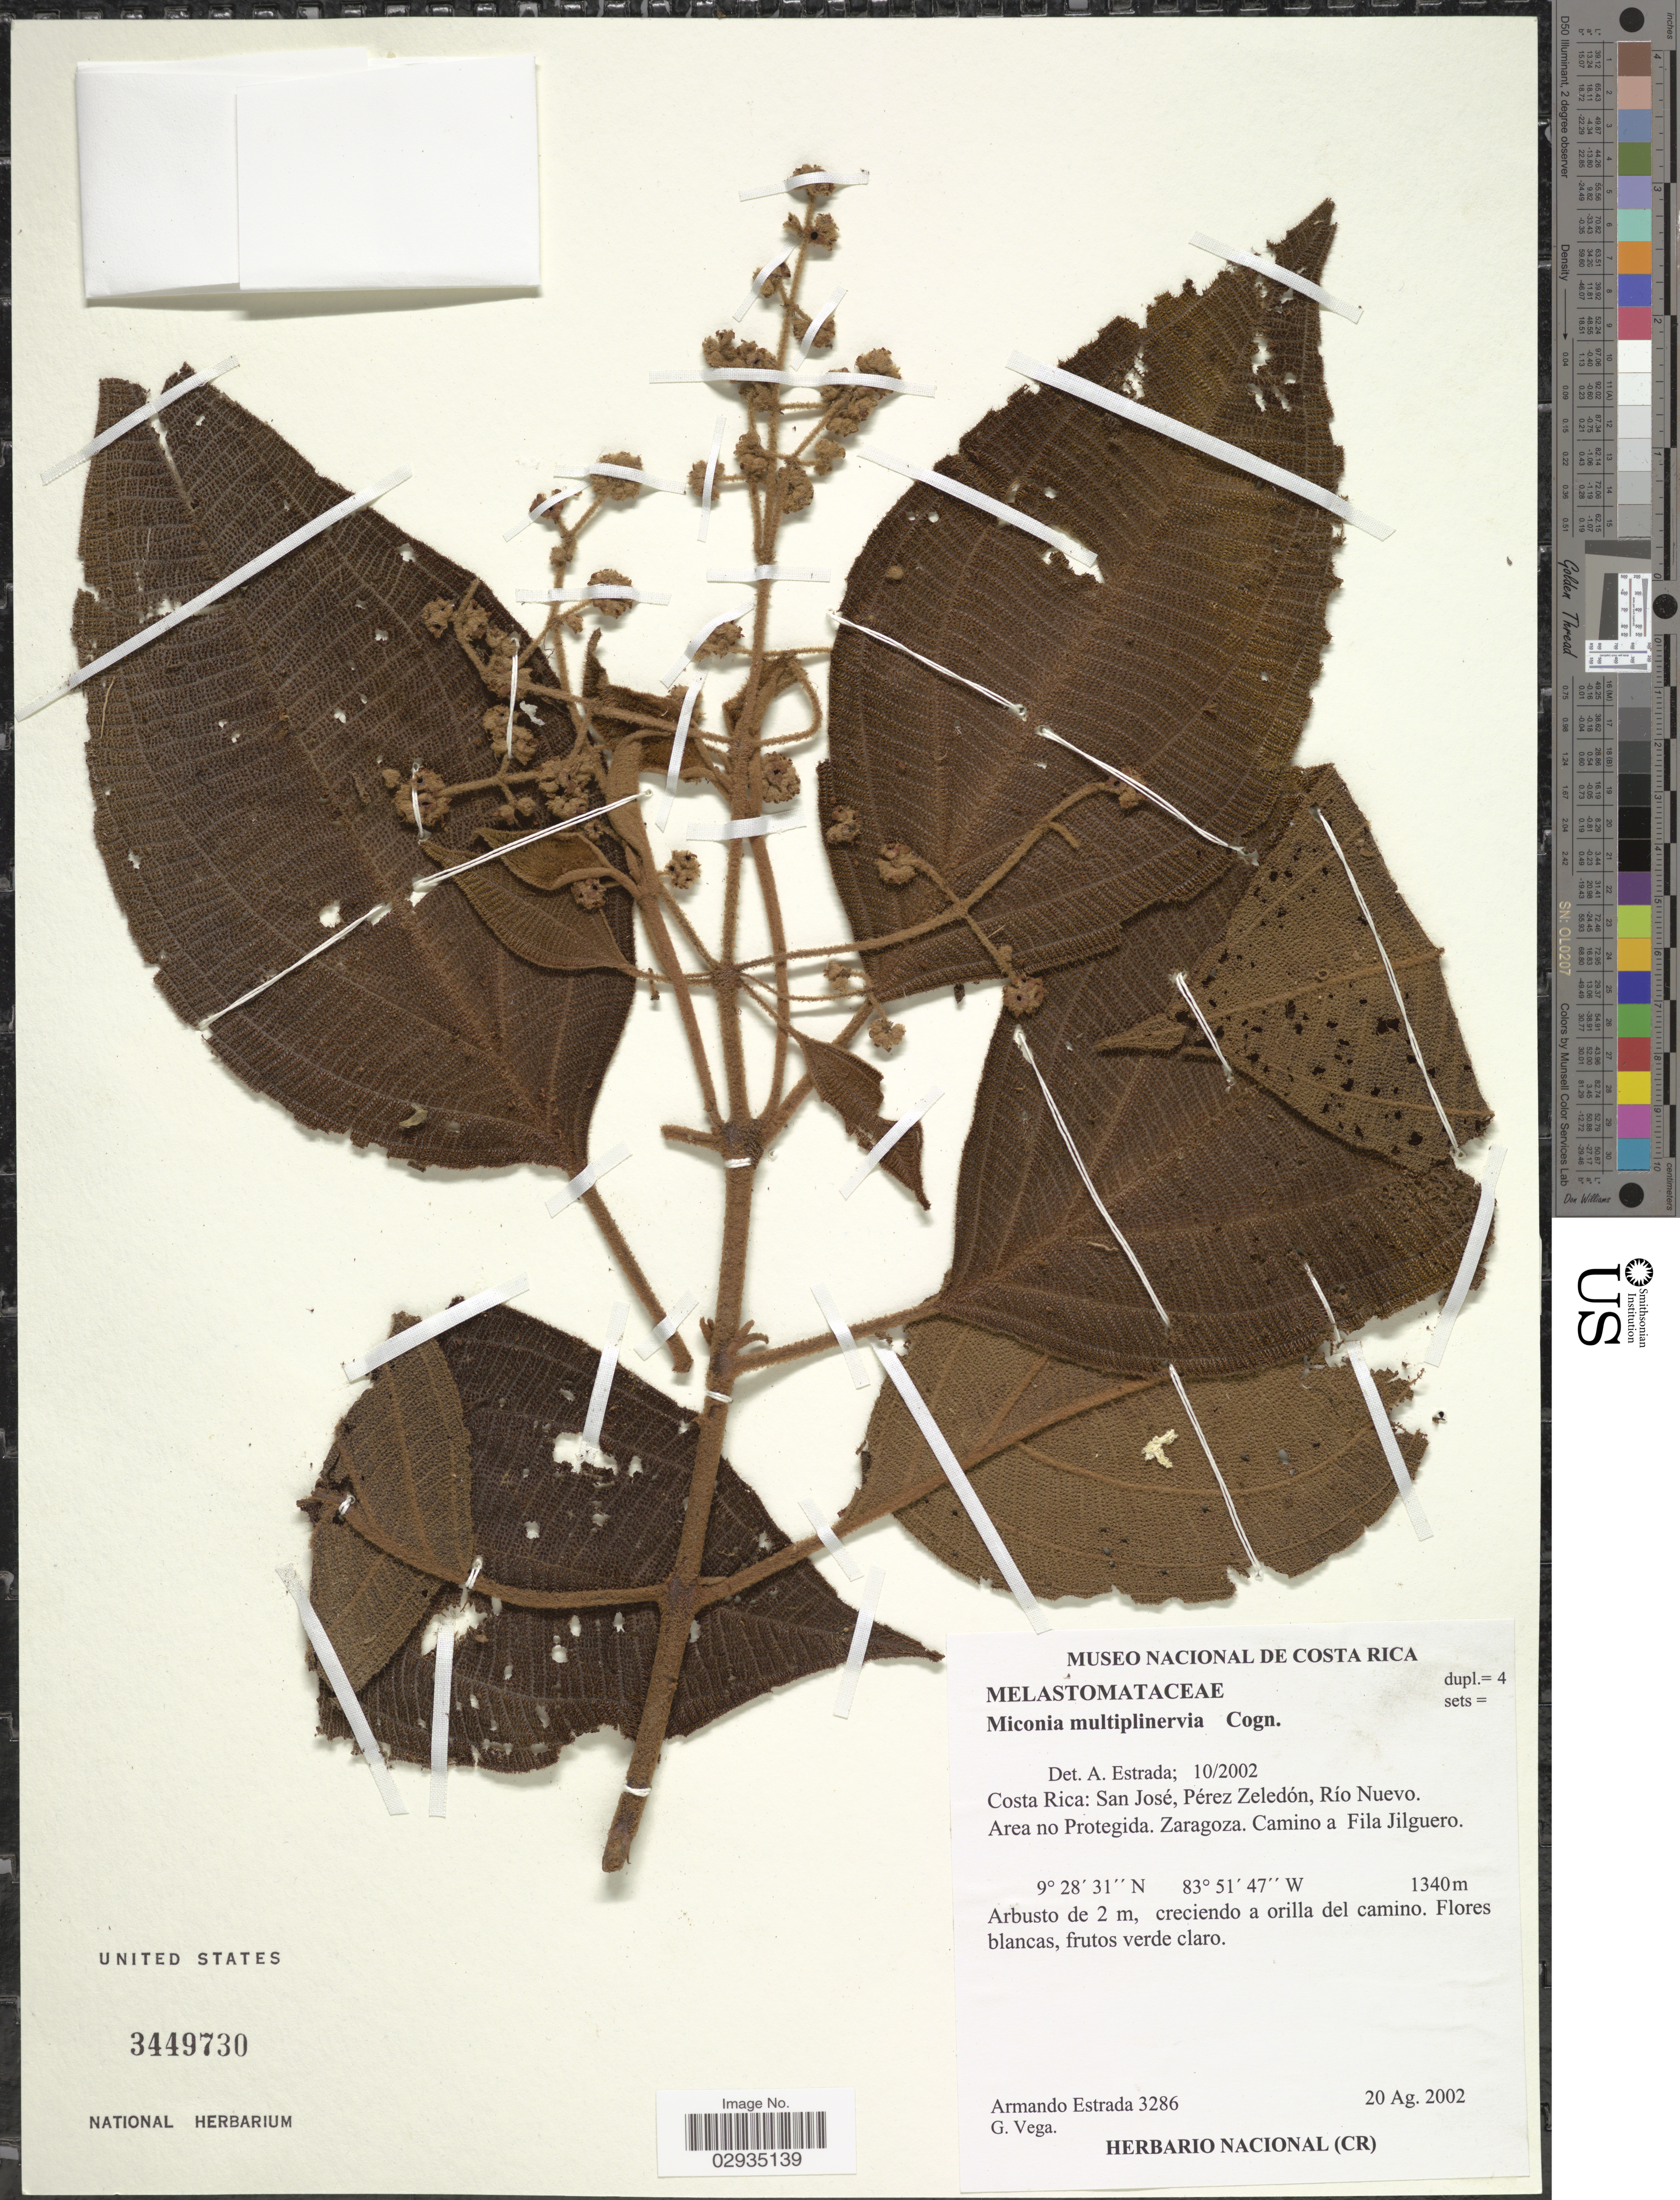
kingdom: Plantae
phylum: Tracheophyta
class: Magnoliopsida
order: Myrtales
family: Melastomataceae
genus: Miconia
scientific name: Miconia multiplinervia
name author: Cogn.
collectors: A. Estrada & G. Vega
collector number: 3286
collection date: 2002-08-20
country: Costa Rica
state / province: San José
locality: Pérez Zeledón, Río Nuevo. Area no Protegida, Zaragoza. Camino a Fila Jilguero.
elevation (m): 1340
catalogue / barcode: US 3449730